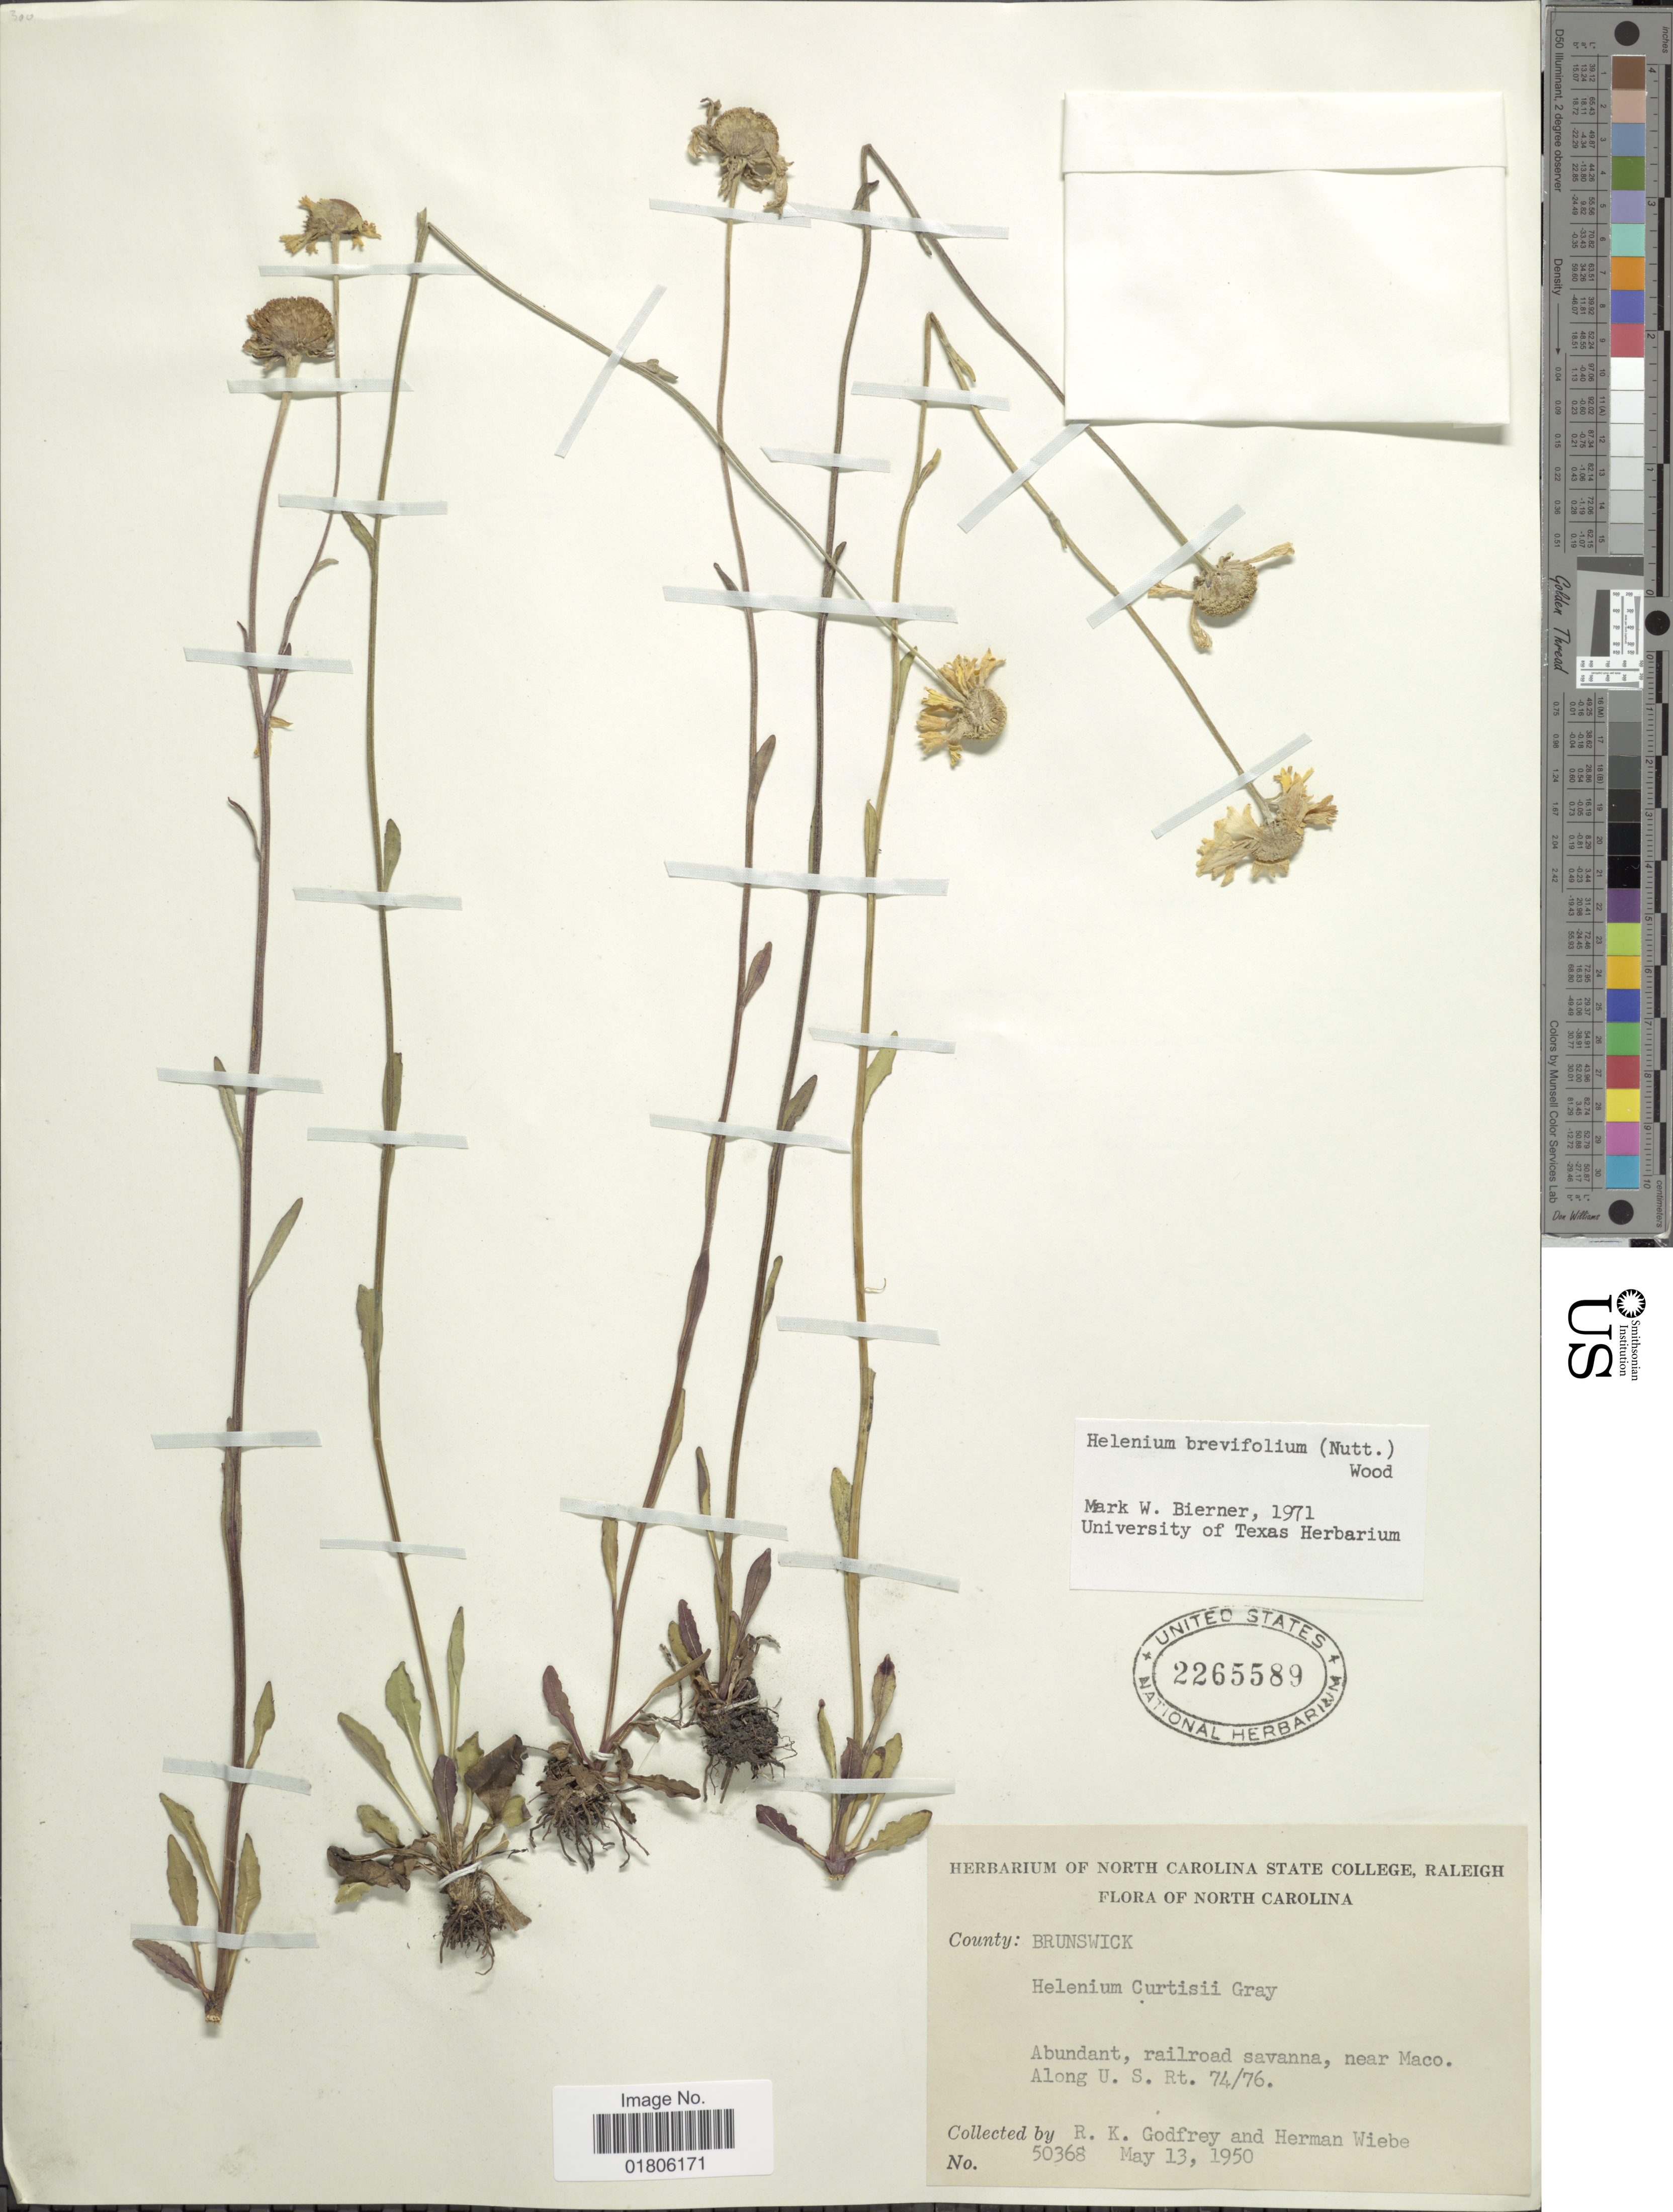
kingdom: Plantae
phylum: Tracheophyta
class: Magnoliopsida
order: Asterales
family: Asteraceae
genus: Helenium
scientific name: Helenium brevifolium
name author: (Nutt.) Alph. Wood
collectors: R. K. Godfrey & H. Wiebe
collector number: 50368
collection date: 1950-05-13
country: United States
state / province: North Carolina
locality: Near Maco, Along U.S. Rt 74/76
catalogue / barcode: US 2265589